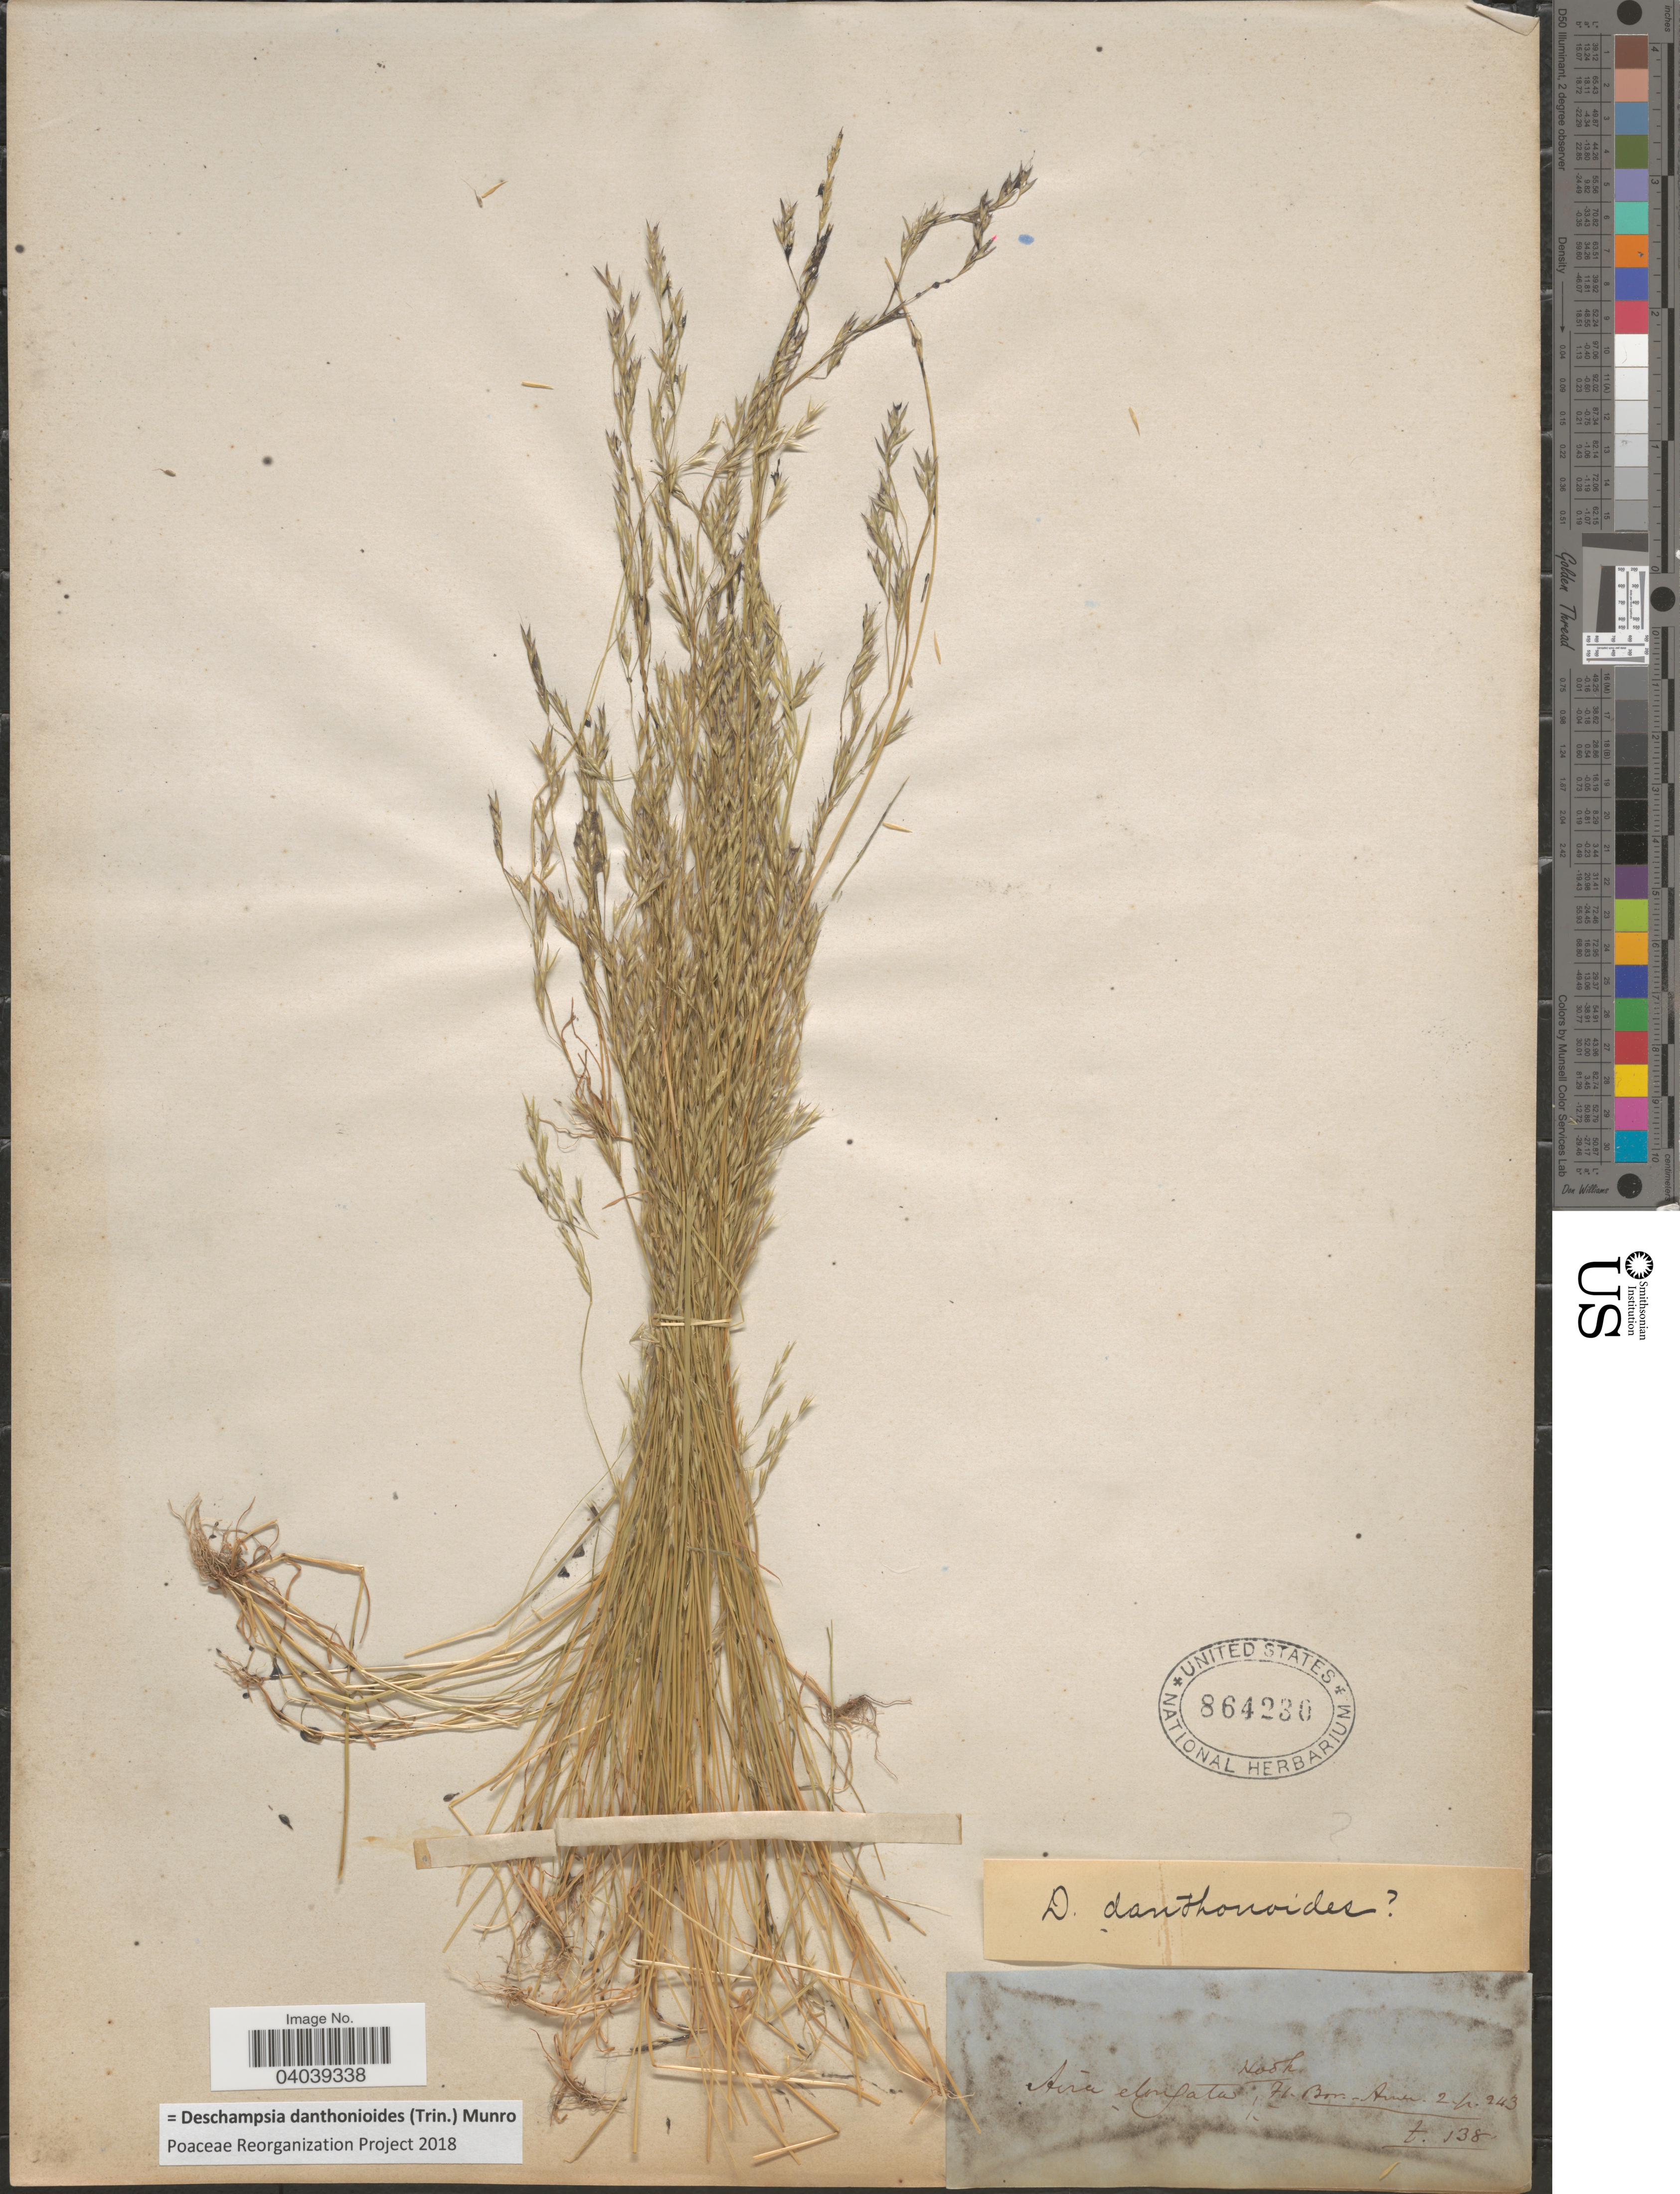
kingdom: Plantae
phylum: Tracheophyta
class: Liliopsida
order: Poales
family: Poaceae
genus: Deschampsia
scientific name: Deschampsia danthonioides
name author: (Trin.) Munro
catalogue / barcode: US 864230